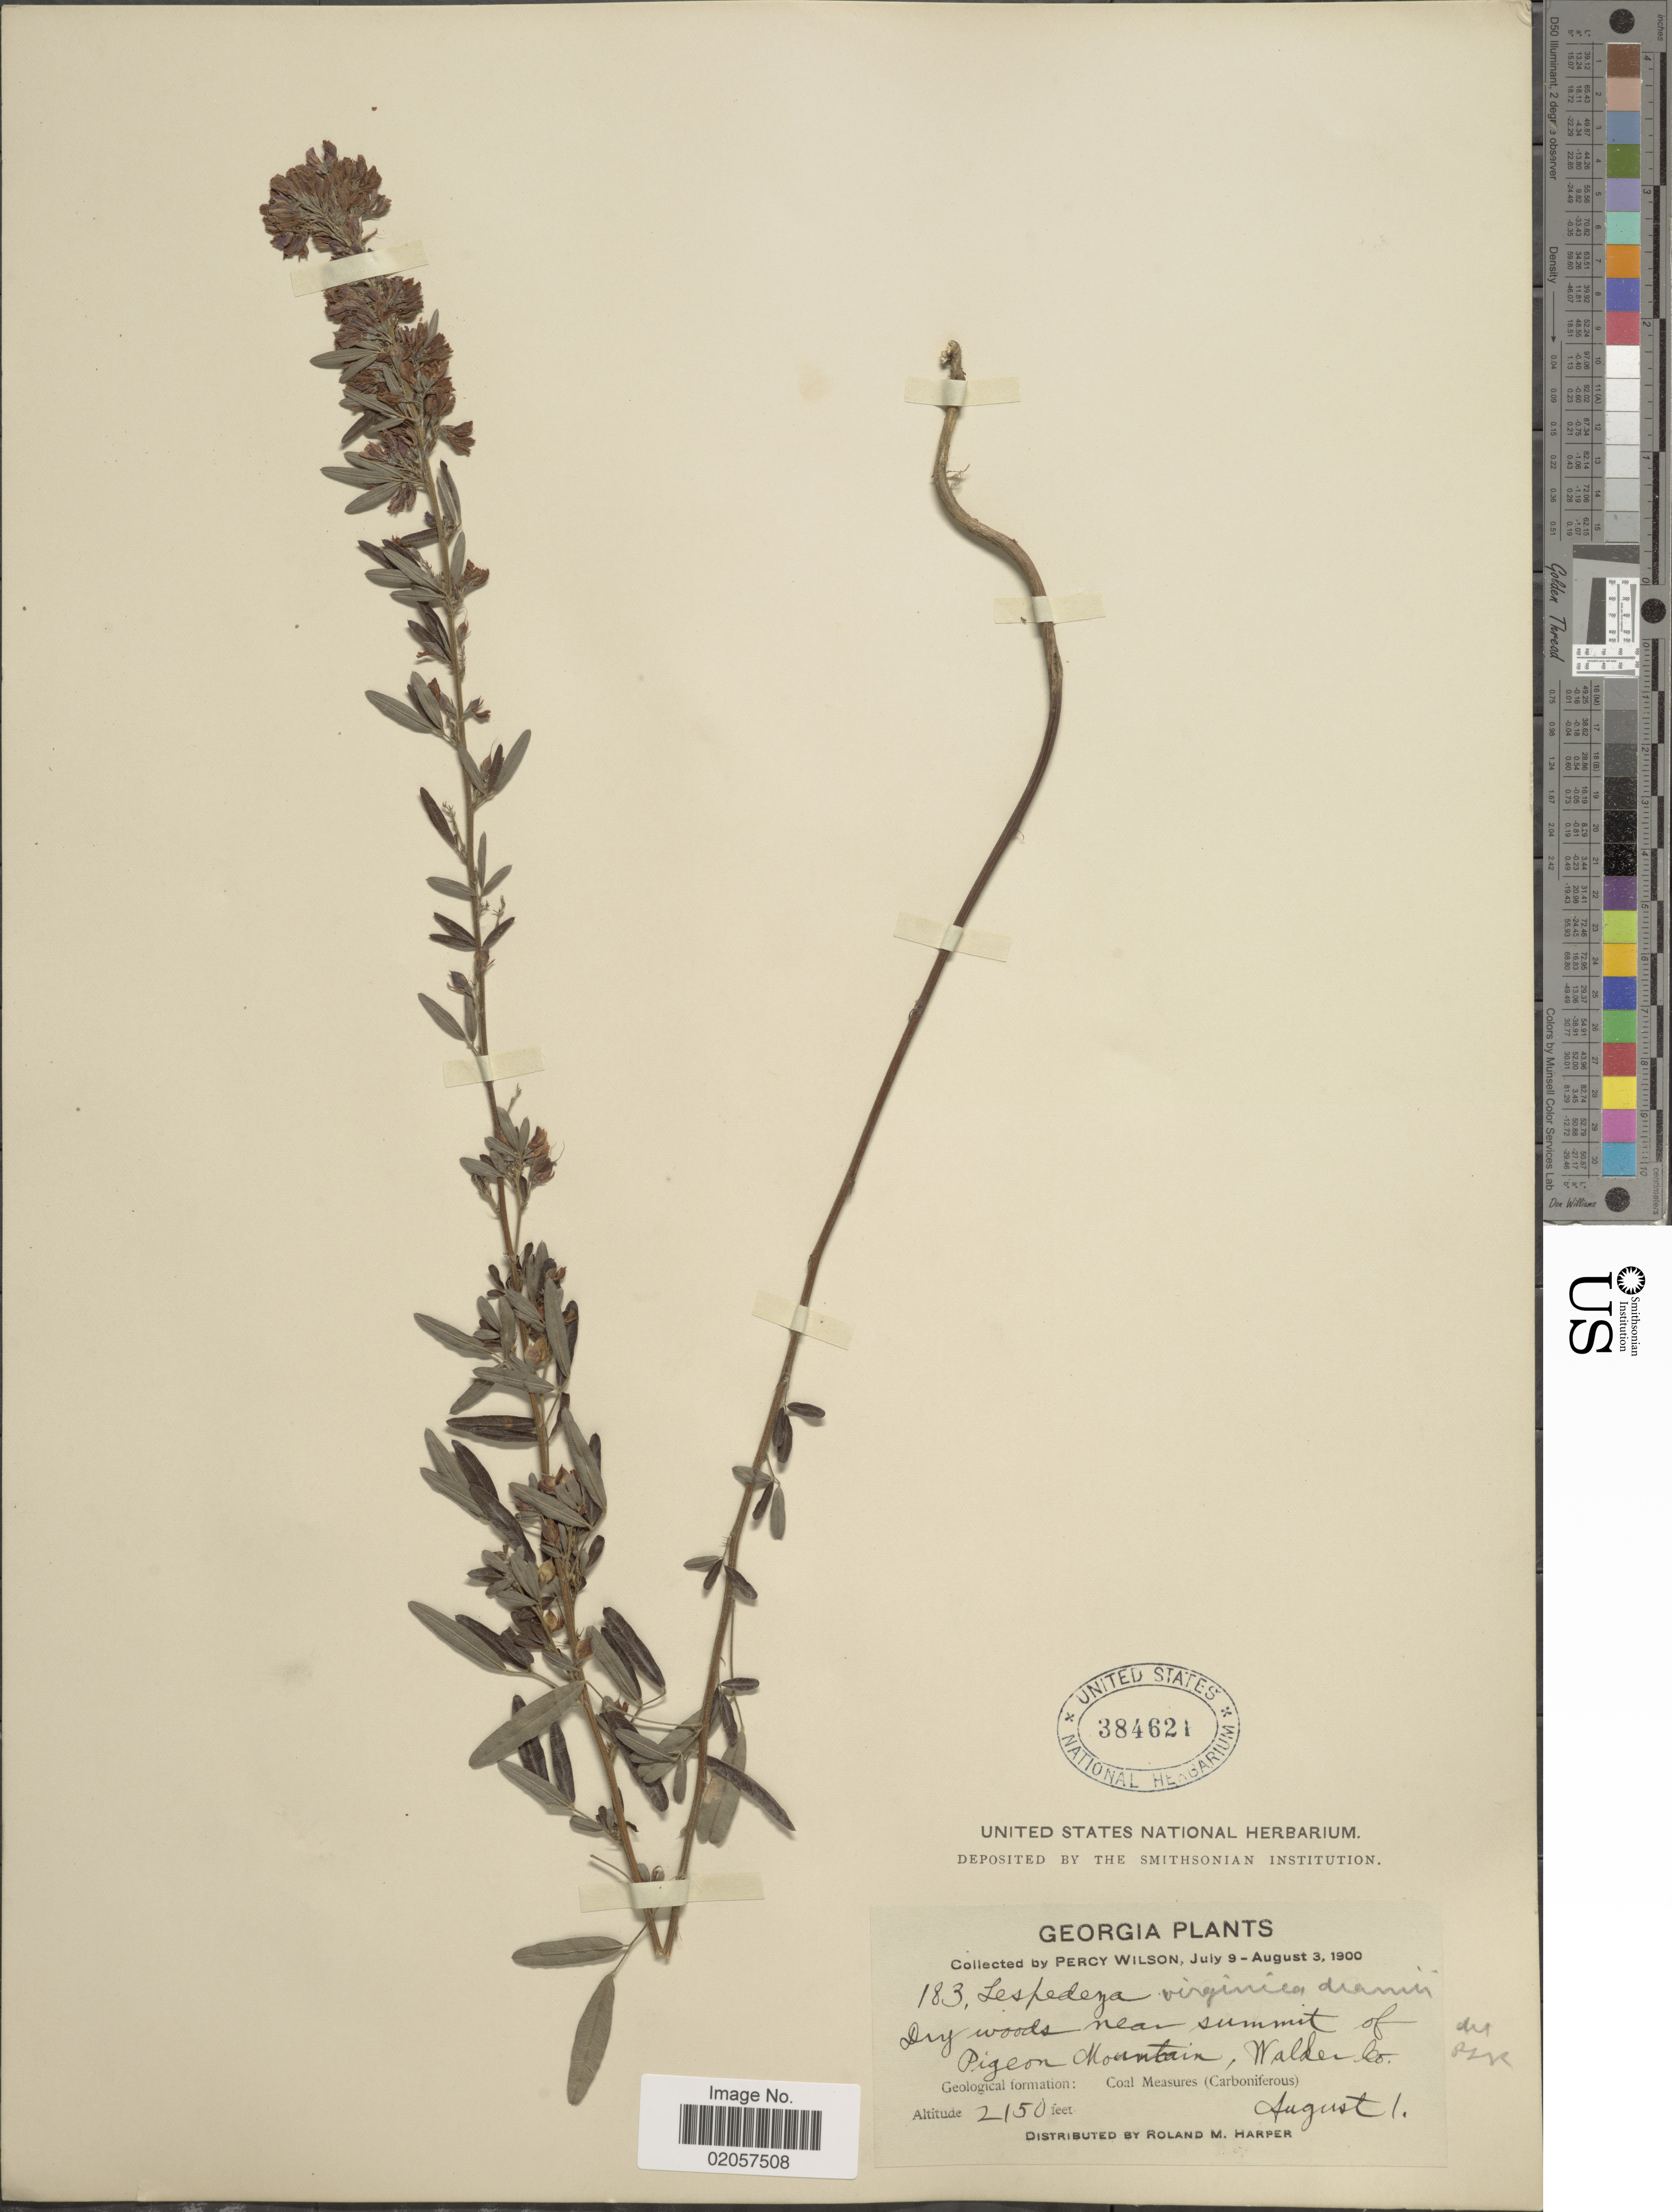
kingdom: Plantae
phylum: Tracheophyta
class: Magnoliopsida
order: Fabales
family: Fabaceae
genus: Lespedeza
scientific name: Lespedeza virginica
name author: (L.) Britton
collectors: P. Wilson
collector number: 183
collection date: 1900-08-01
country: United States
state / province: Georgia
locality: Dry woods near summit of Pigeon Mountain, Walder Co. Coal Measures.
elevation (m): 655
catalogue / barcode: US 384621